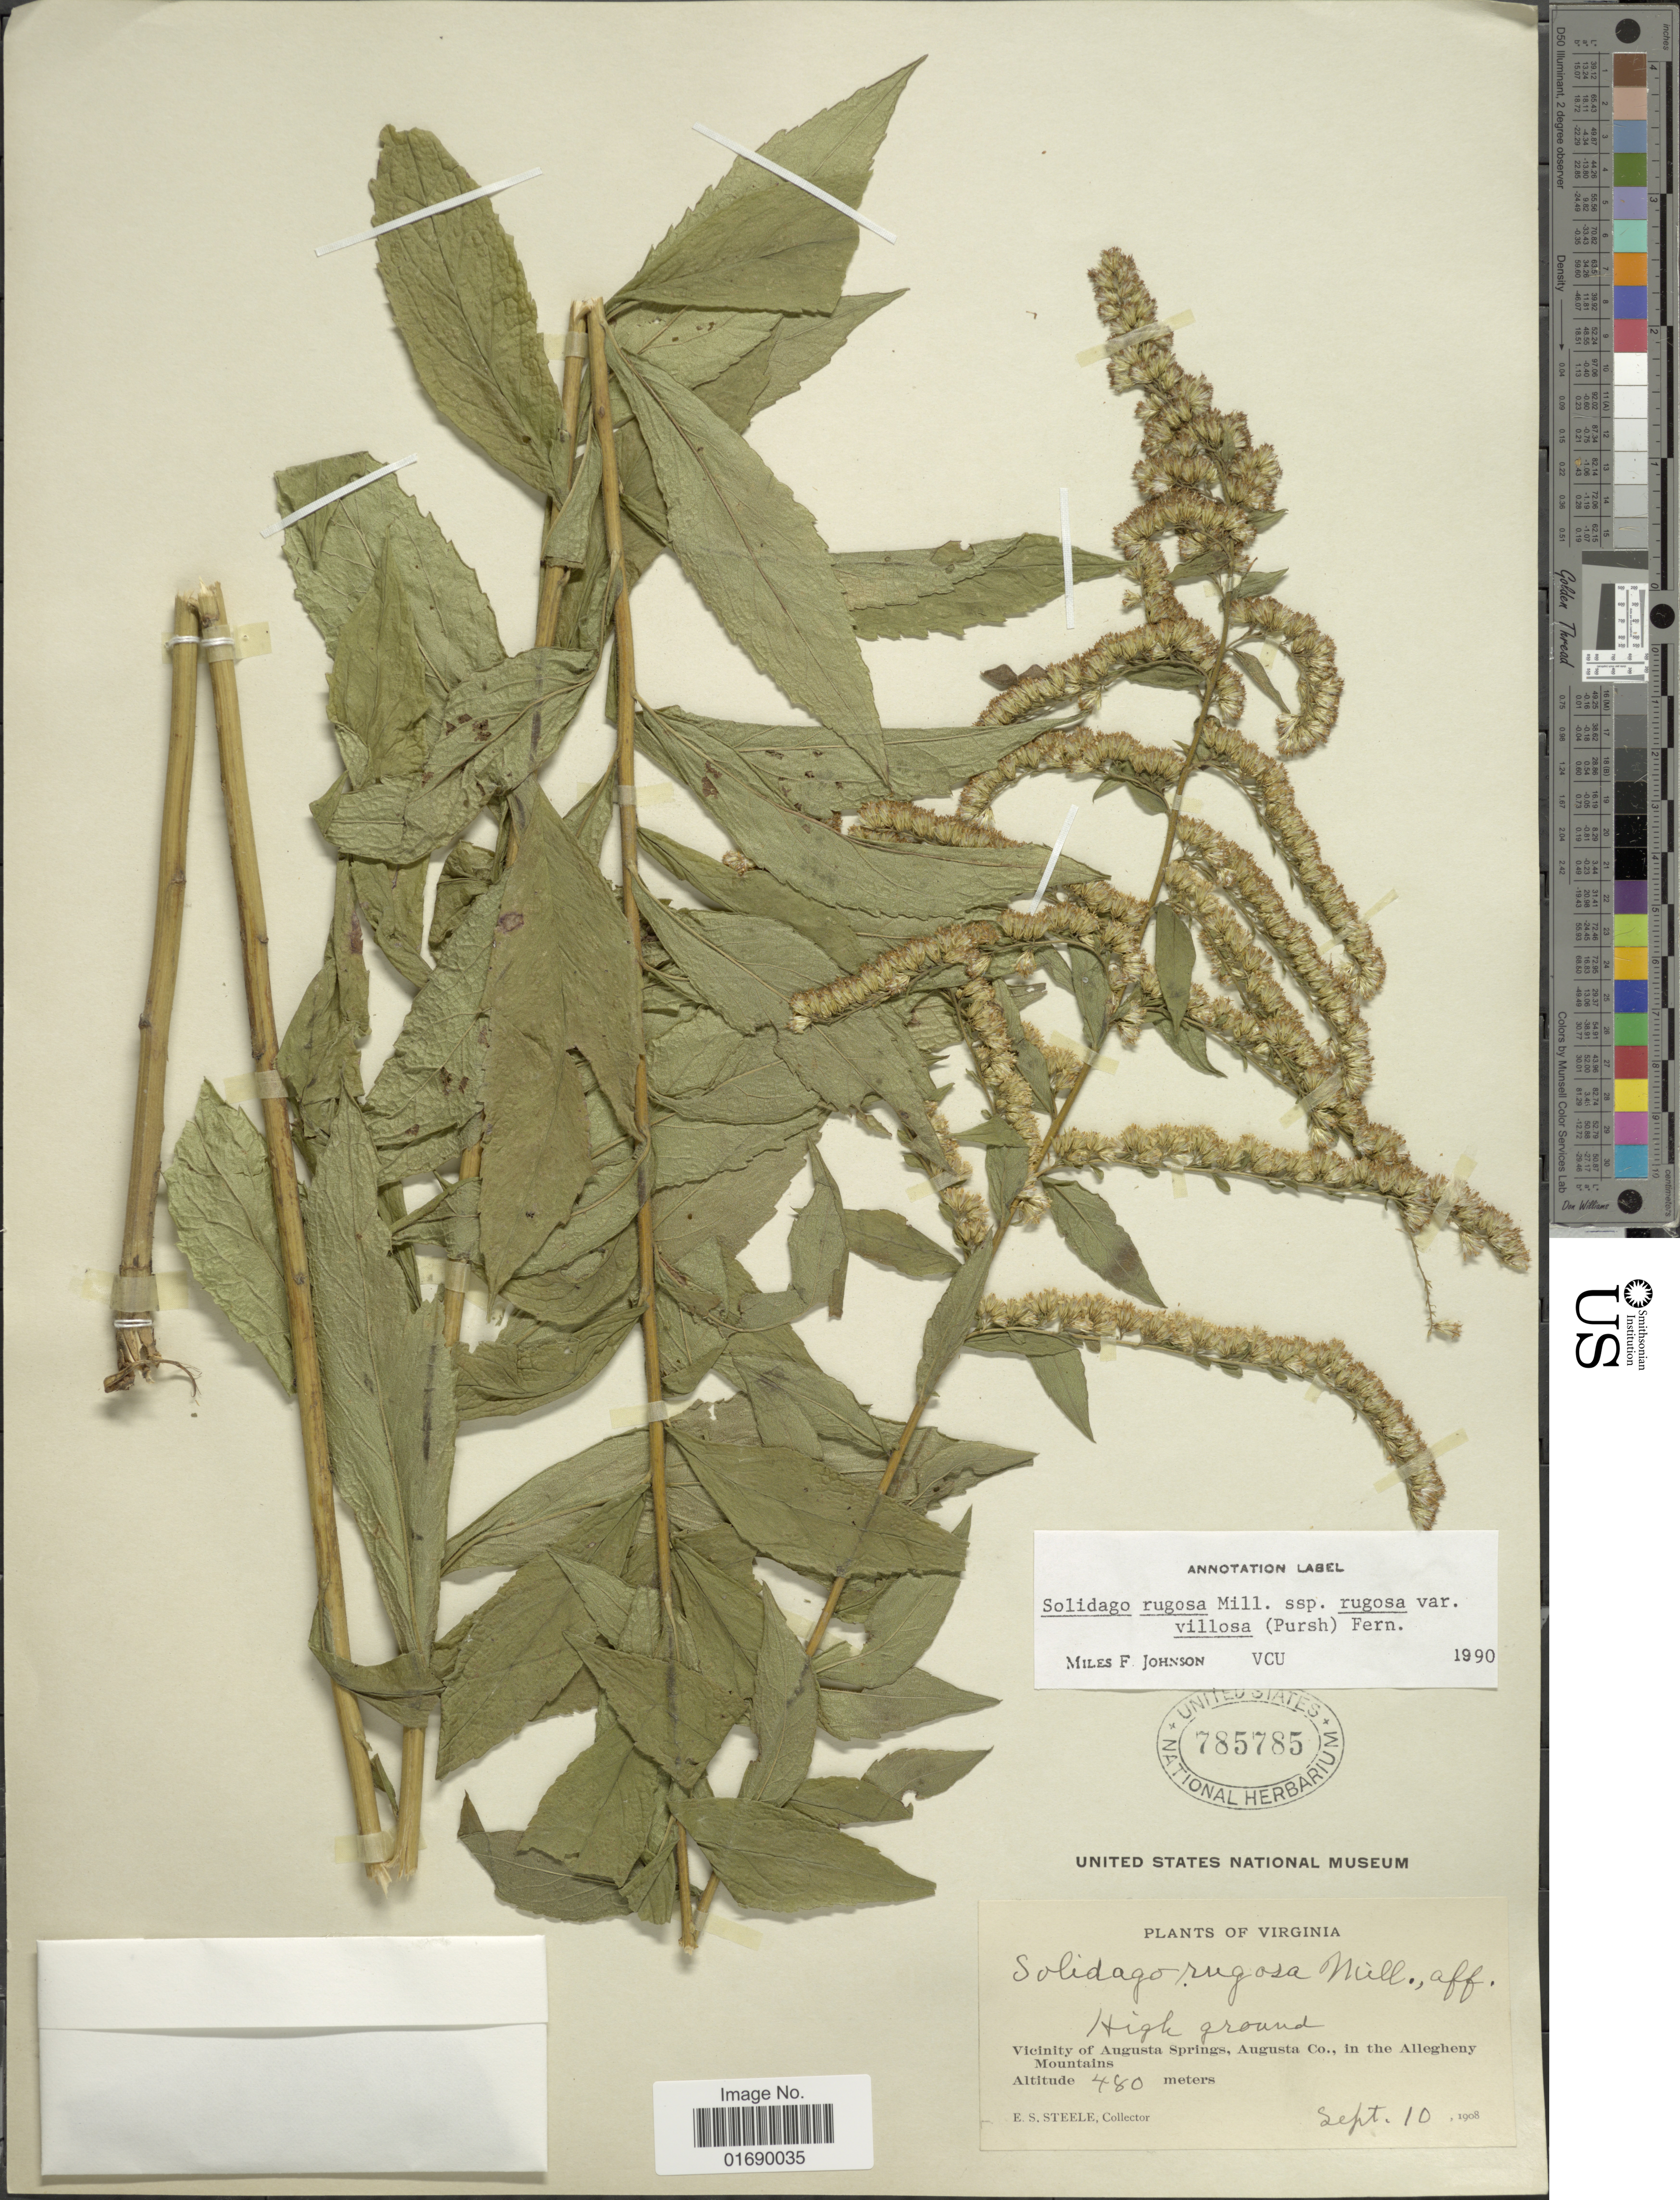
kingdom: Plantae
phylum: Tracheophyta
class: Magnoliopsida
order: Asterales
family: Asteraceae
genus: Solidago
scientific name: Solidago rugosa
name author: Mill.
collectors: E. Steele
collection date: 1908-09-10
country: United States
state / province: Virginia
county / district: Augusta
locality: High ground, Vicinity of Augusta Springs, Augusta Co., in the Allegheny Mountains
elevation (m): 480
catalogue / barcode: US 785785